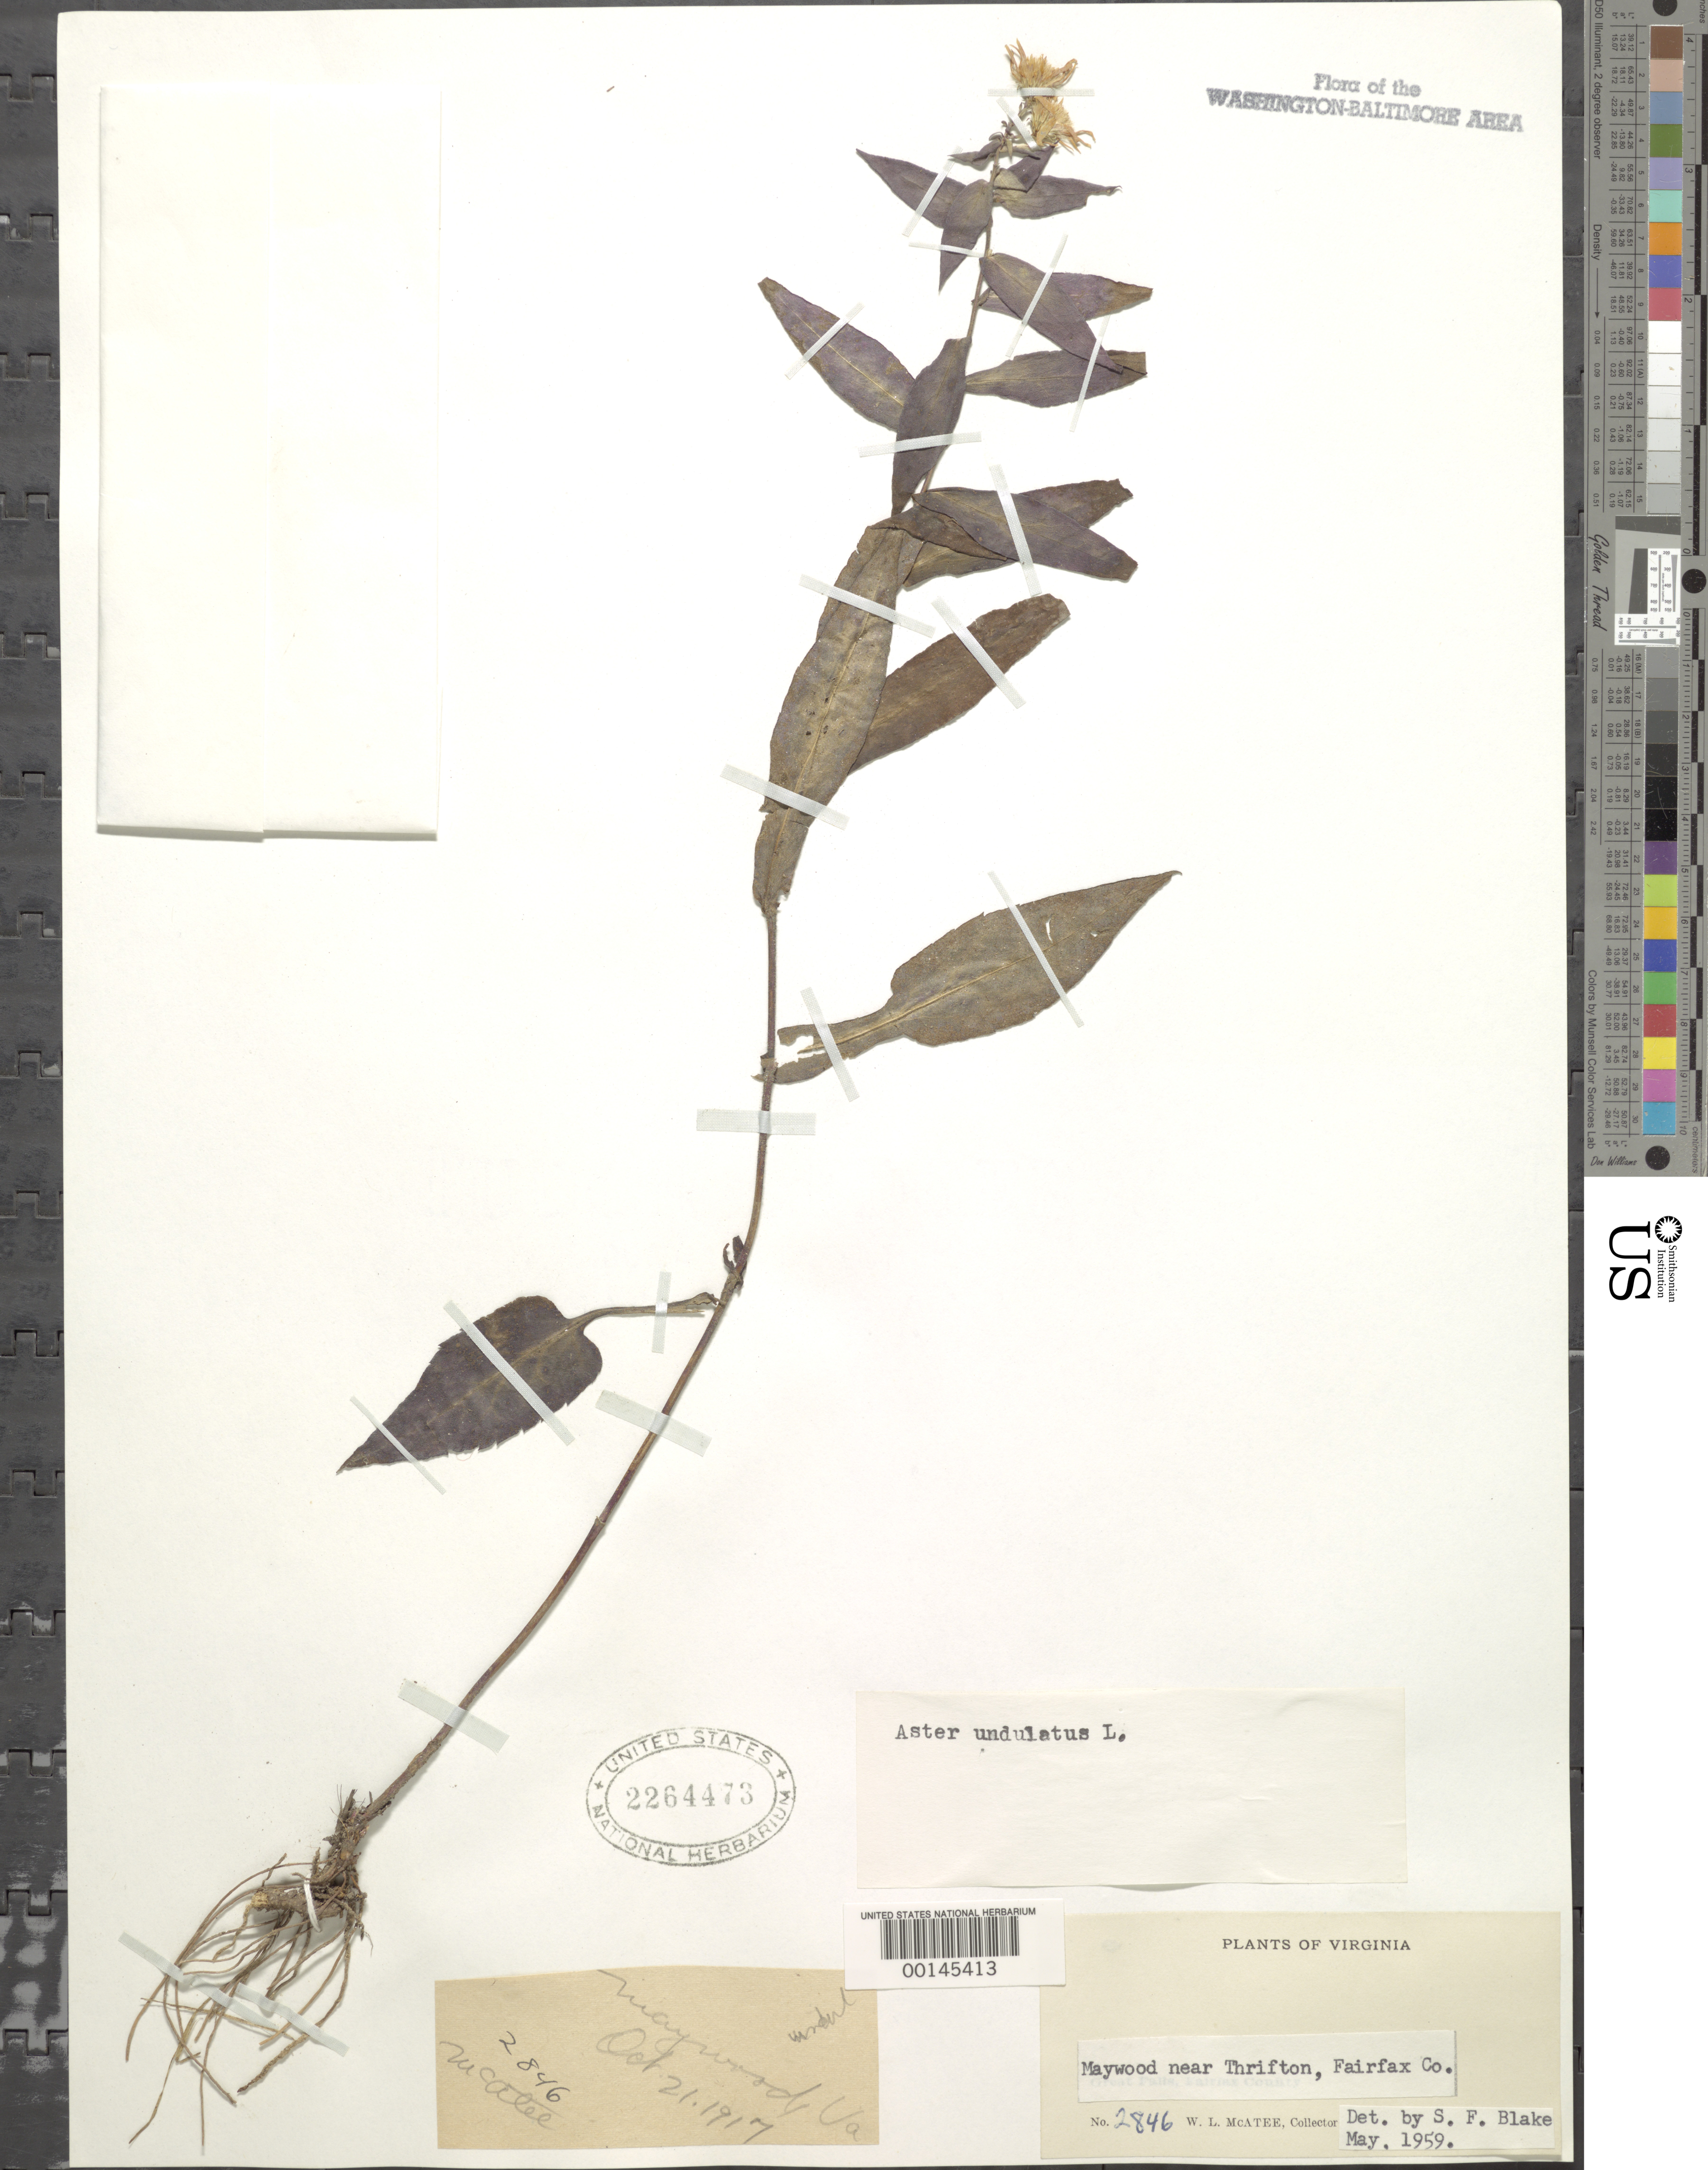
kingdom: Plantae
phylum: Tracheophyta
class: Magnoliopsida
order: Asterales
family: Asteraceae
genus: Symphyotrichum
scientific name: Symphyotrichum undulatum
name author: (L.) G.L. Nesom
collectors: W. McAtee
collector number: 2846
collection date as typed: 21 Oct 1917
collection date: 1917-10-21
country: United States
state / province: Virginia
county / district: Fairfax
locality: Maywood near Thrifton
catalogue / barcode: US 2264473